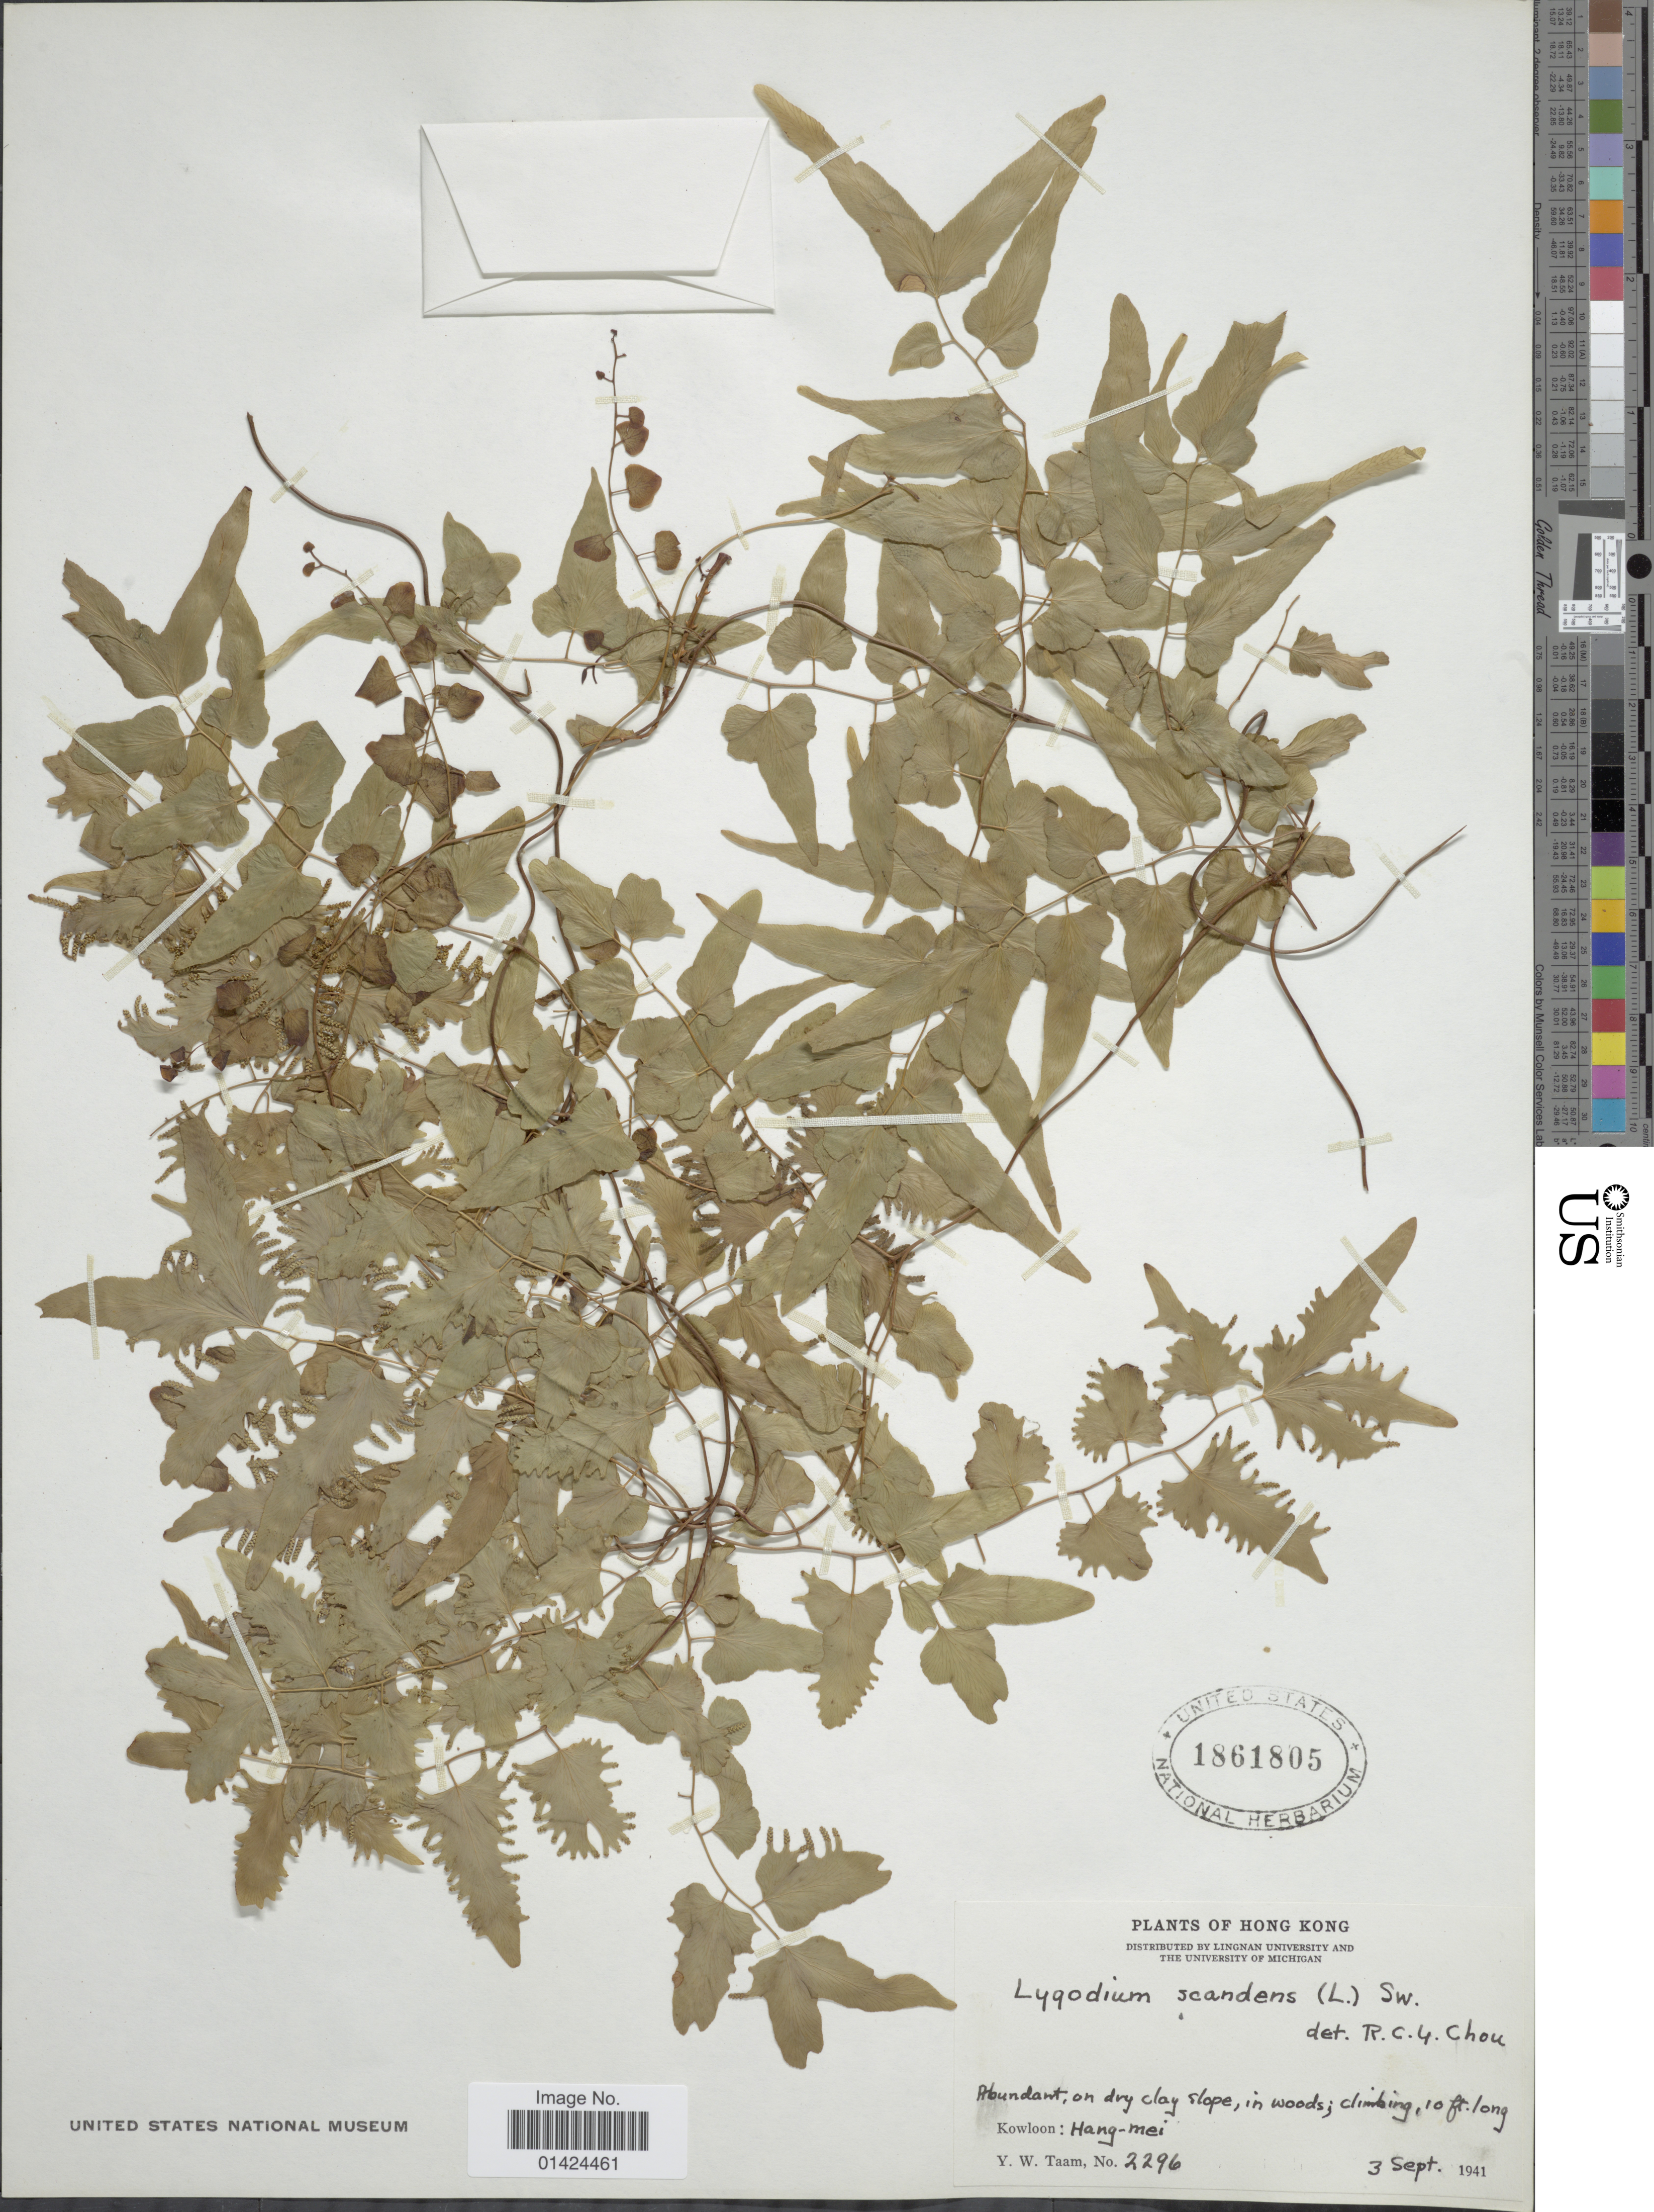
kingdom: Plantae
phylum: Tracheophyta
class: Polypodiopsida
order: Schizaeales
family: Lygodiaceae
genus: Lygodium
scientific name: Lygodium microphyllum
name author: (Cav.) R. Br.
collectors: Y. W. Taam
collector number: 2296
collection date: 1941-09-03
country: China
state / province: Hong Kong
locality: Kowloon: Hang-mei.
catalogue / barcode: US 1861805